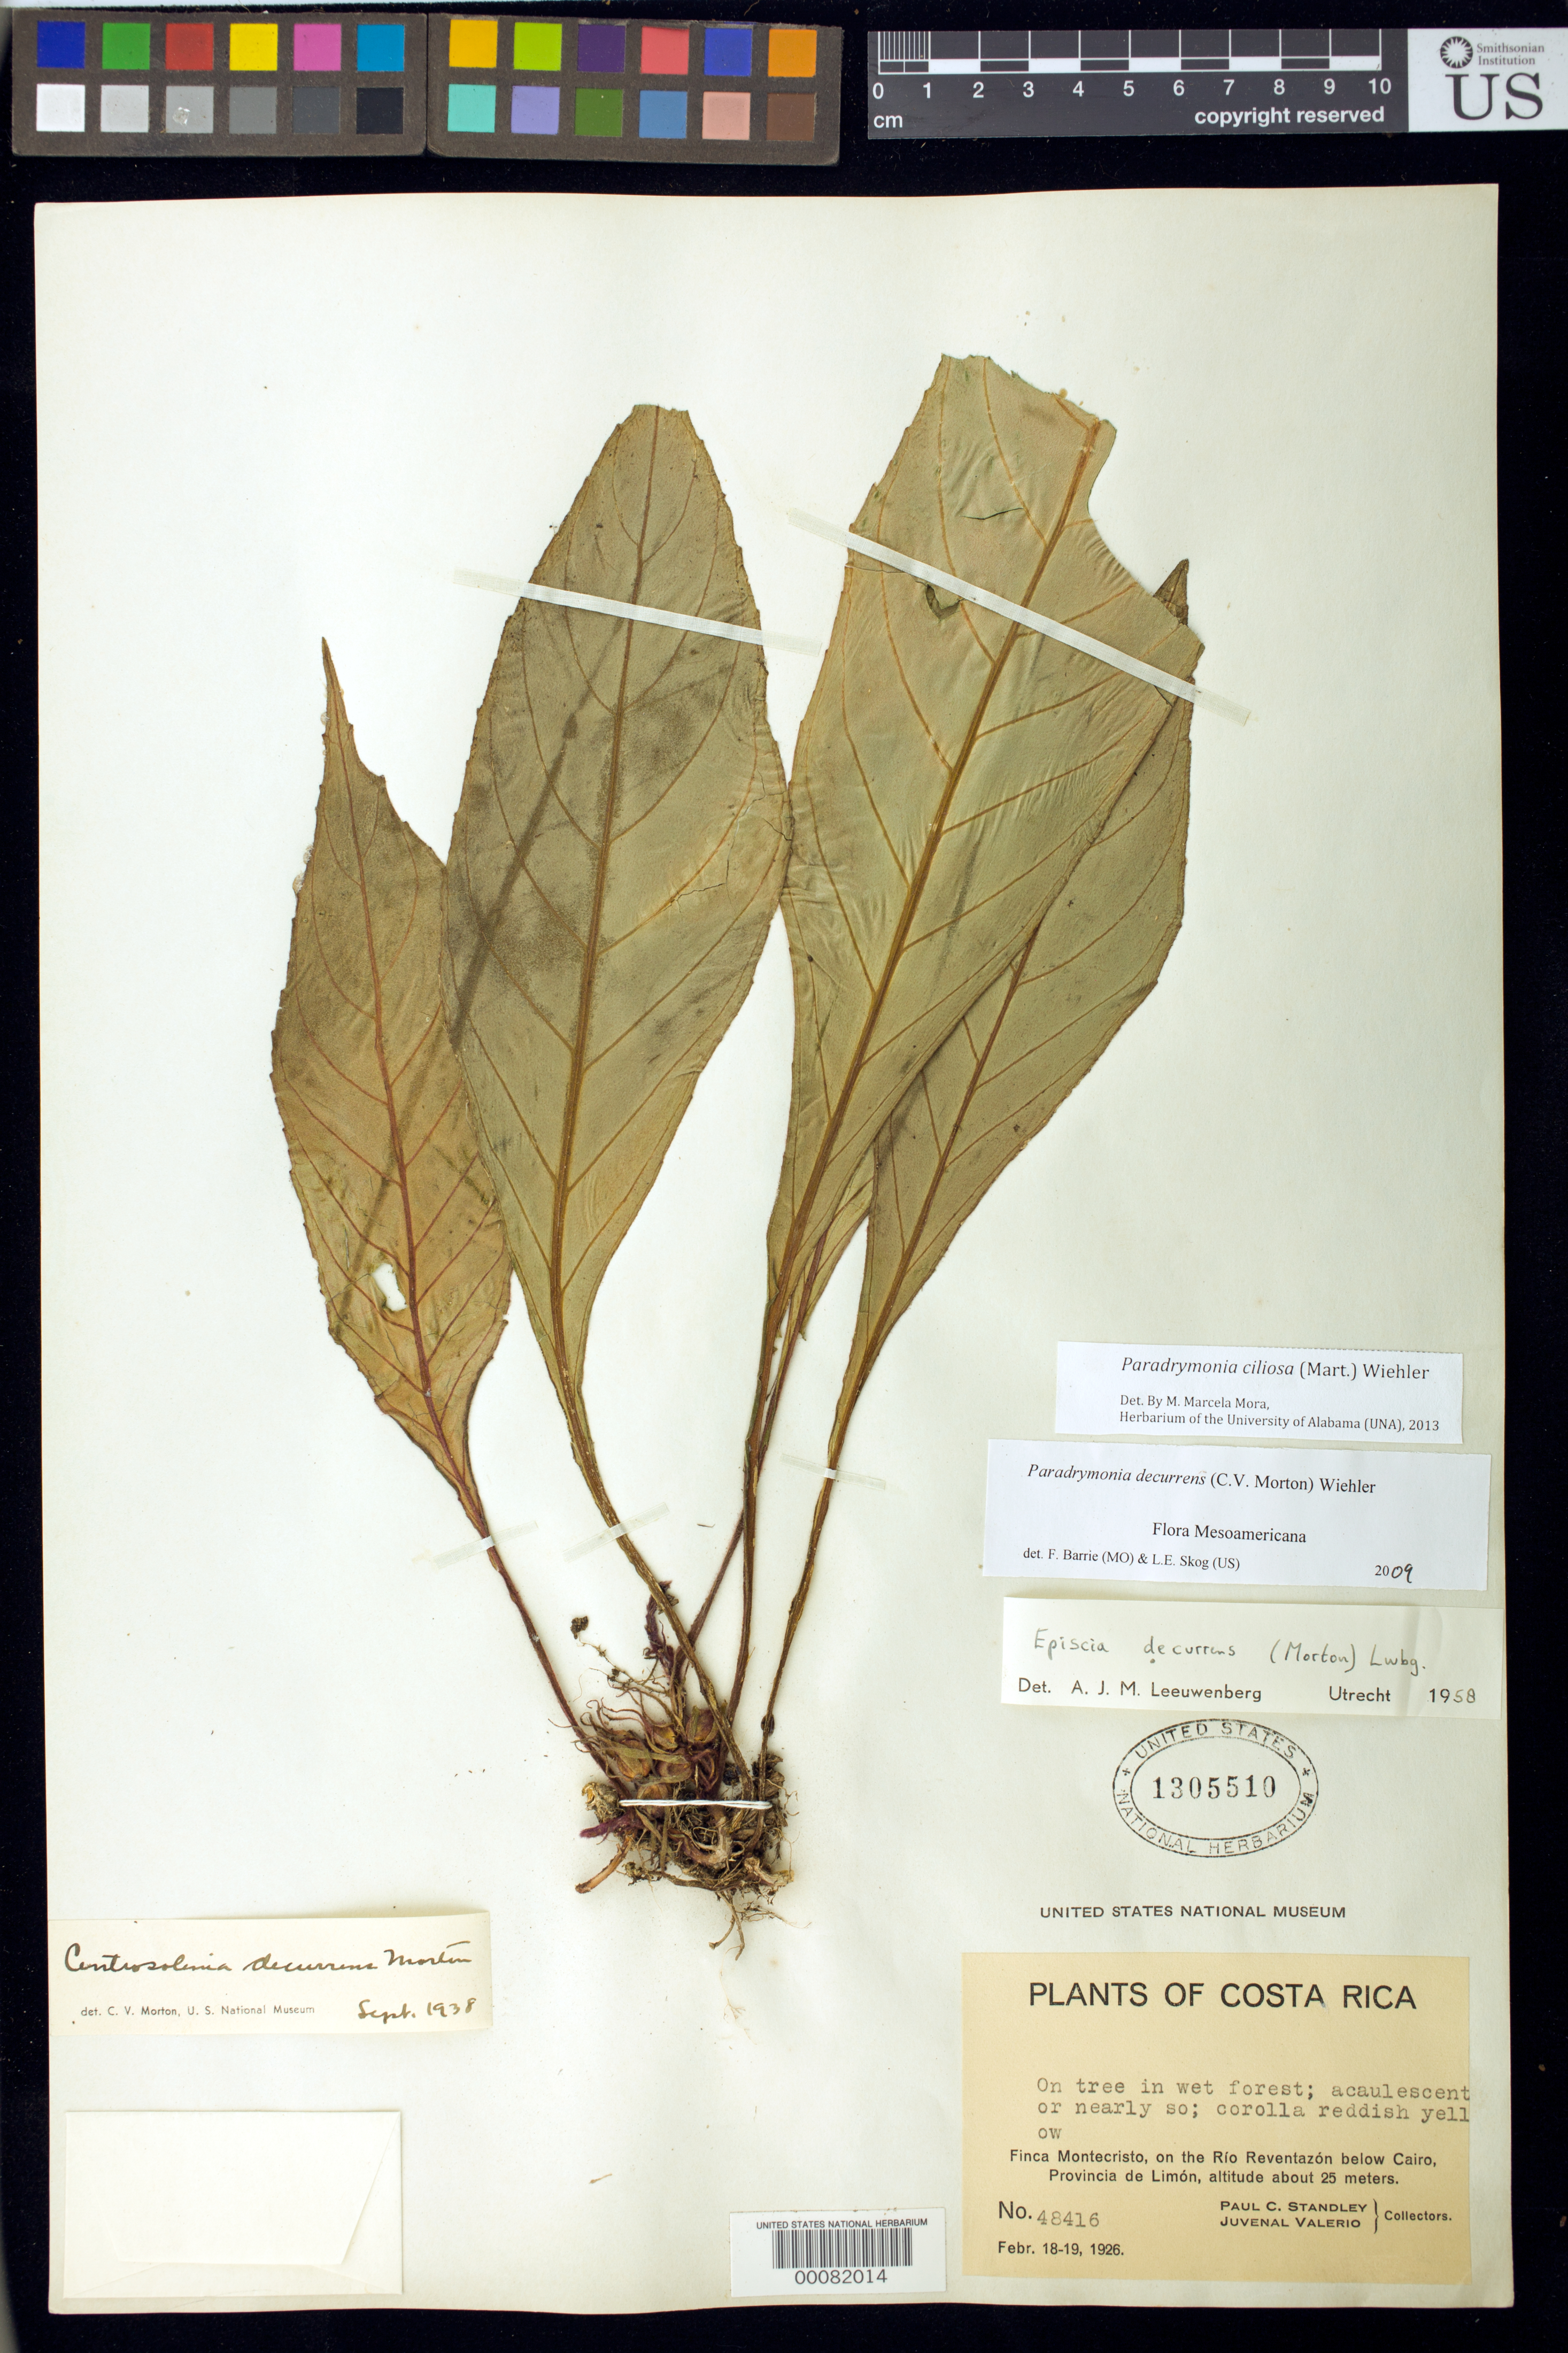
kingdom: Plantae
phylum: Tracheophyta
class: Magnoliopsida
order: Lamiales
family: Gesneriaceae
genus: Paradrymonia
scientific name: Paradrymonia ciliosa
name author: (Mart.) Wiehler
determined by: Mora, M. Marcela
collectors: P. C. Standley & J. Valerio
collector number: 48416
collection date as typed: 18-19 Feb 1926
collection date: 1926-02-18/1926-02-19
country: Costa Rica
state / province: Limón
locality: Finca Montecristo, on the Rio Reventazon below Cairo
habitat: On tree in wet forest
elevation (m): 25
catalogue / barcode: US 1305510